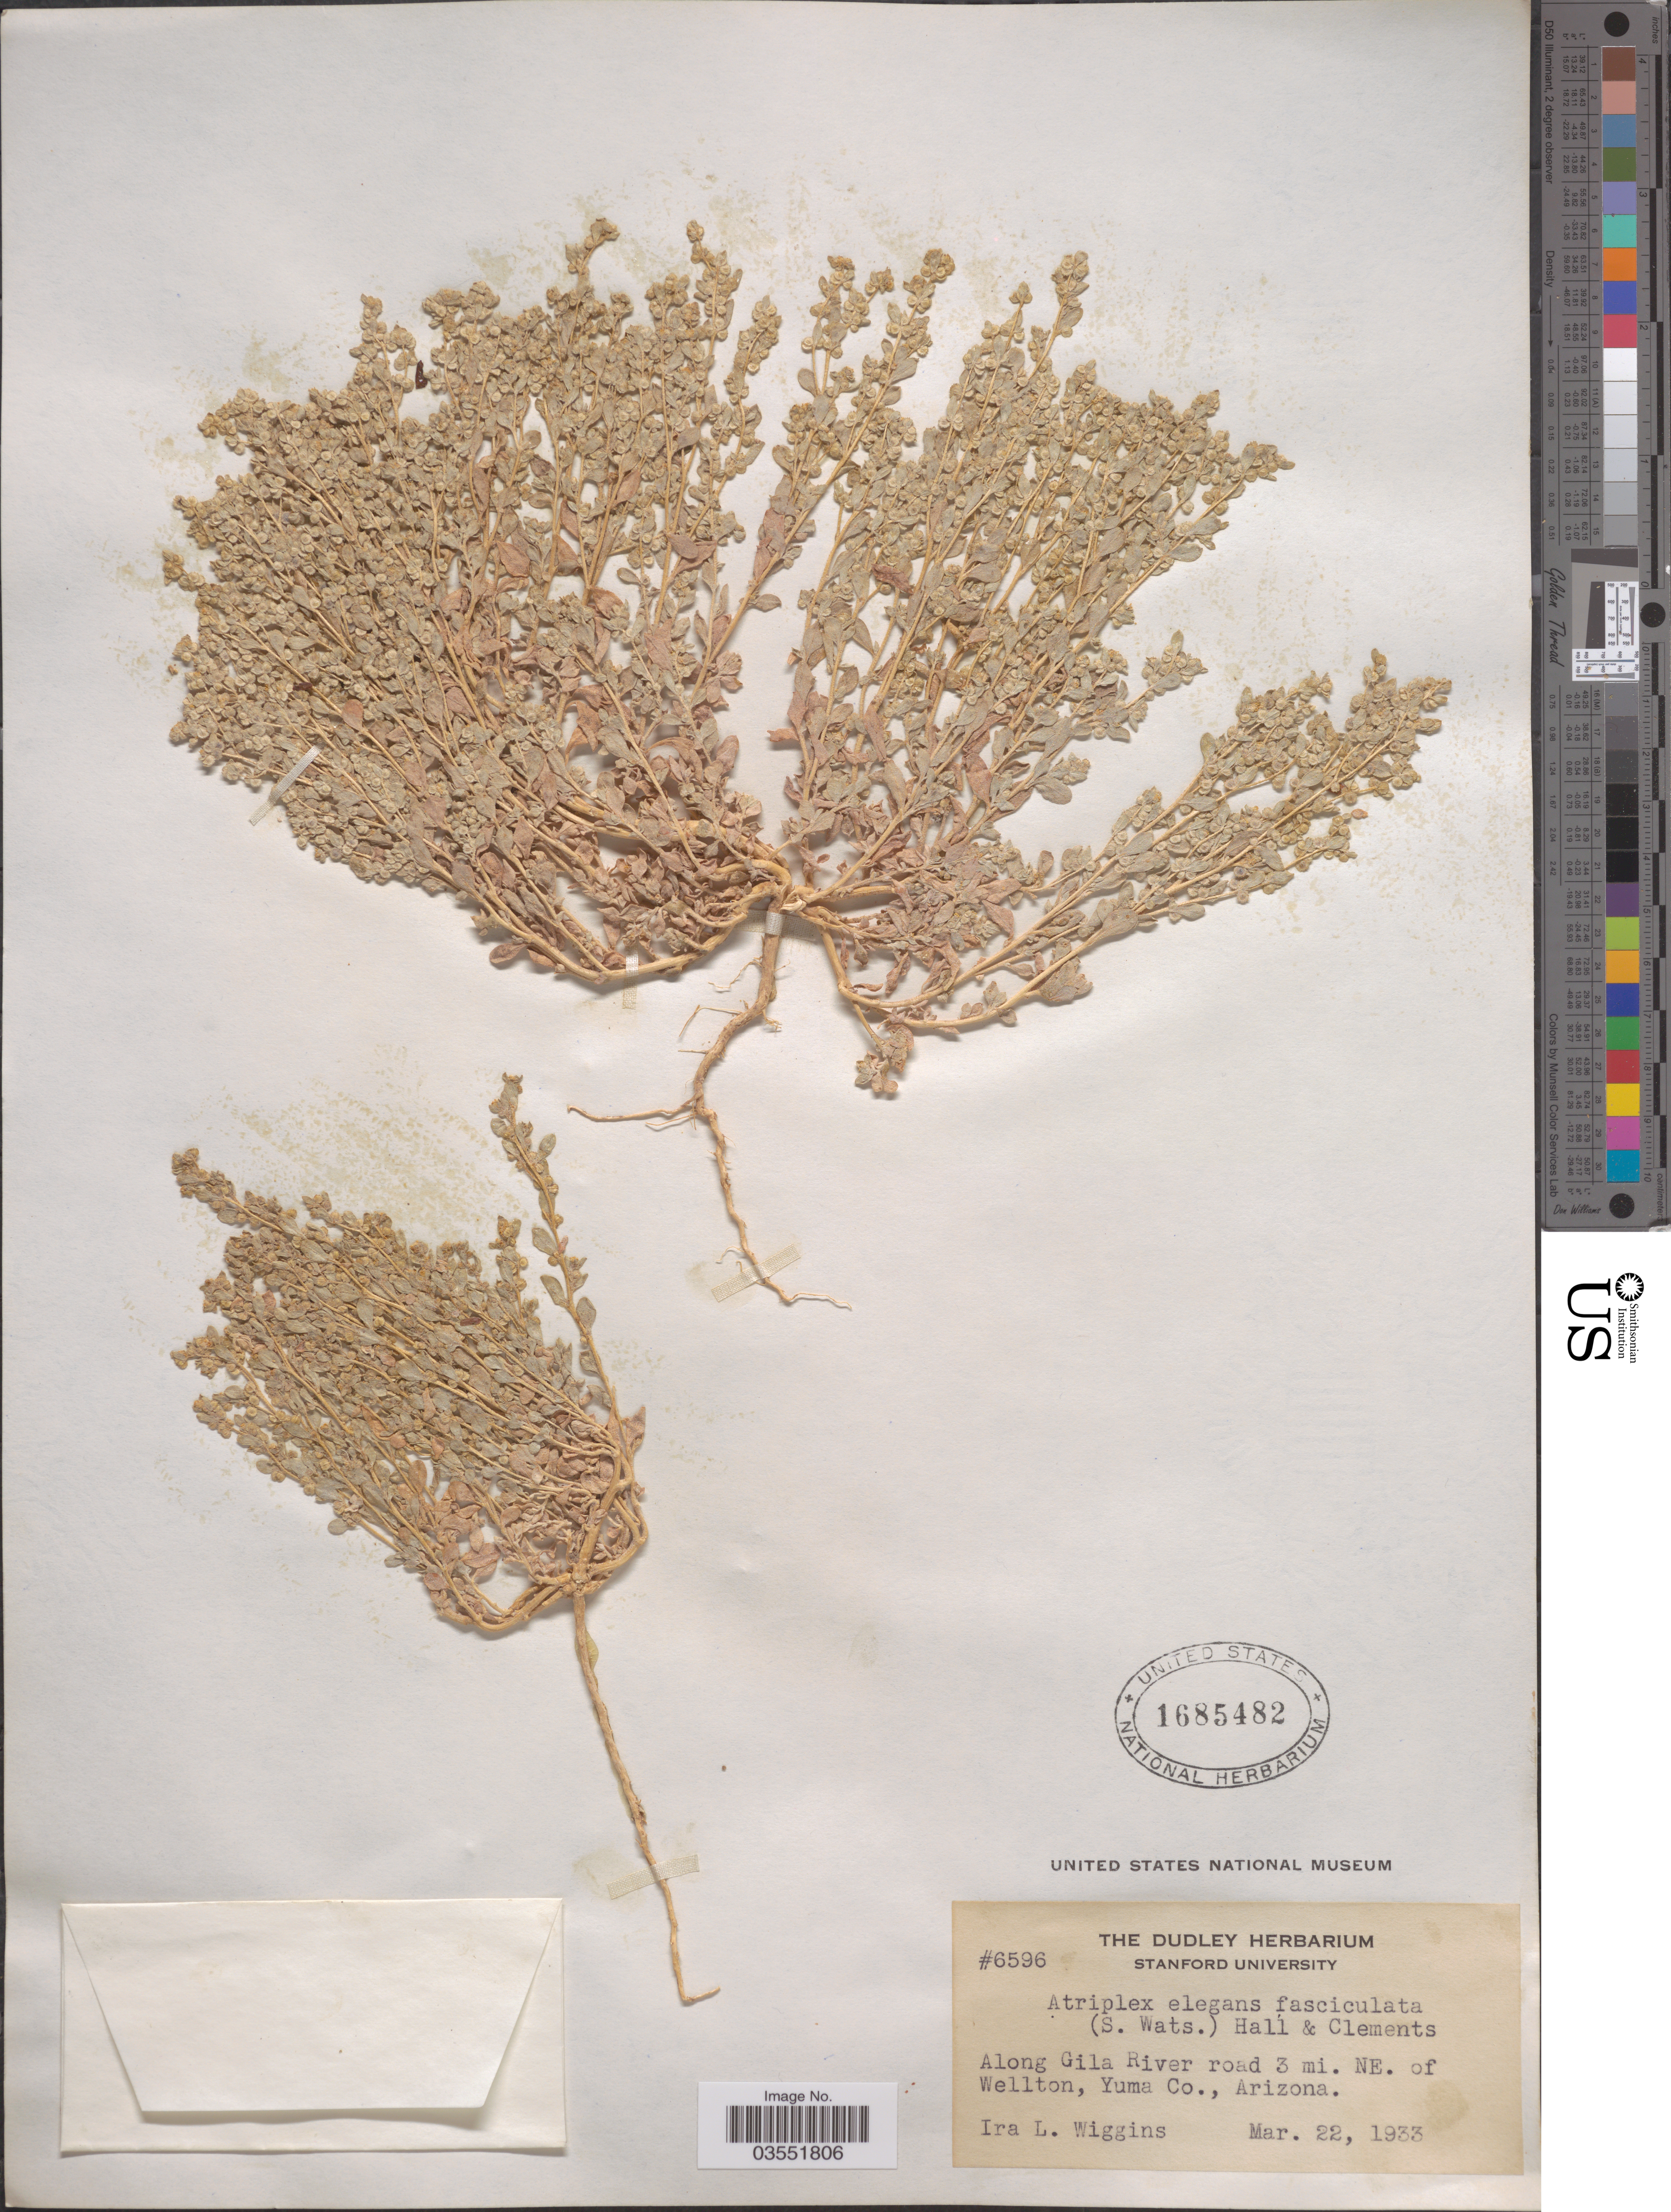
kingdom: Plantae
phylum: Tracheophyta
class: Magnoliopsida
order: Caryophyllales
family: Amaranthaceae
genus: Atriplex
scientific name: Atriplex fasciculata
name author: S. Watson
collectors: I. L. Wiggins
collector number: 6596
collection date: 1933-03-22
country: United States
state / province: Arizona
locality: Along Gila River road 3 mi. NE. of Wellton, Yuma Co.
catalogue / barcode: US 1685482